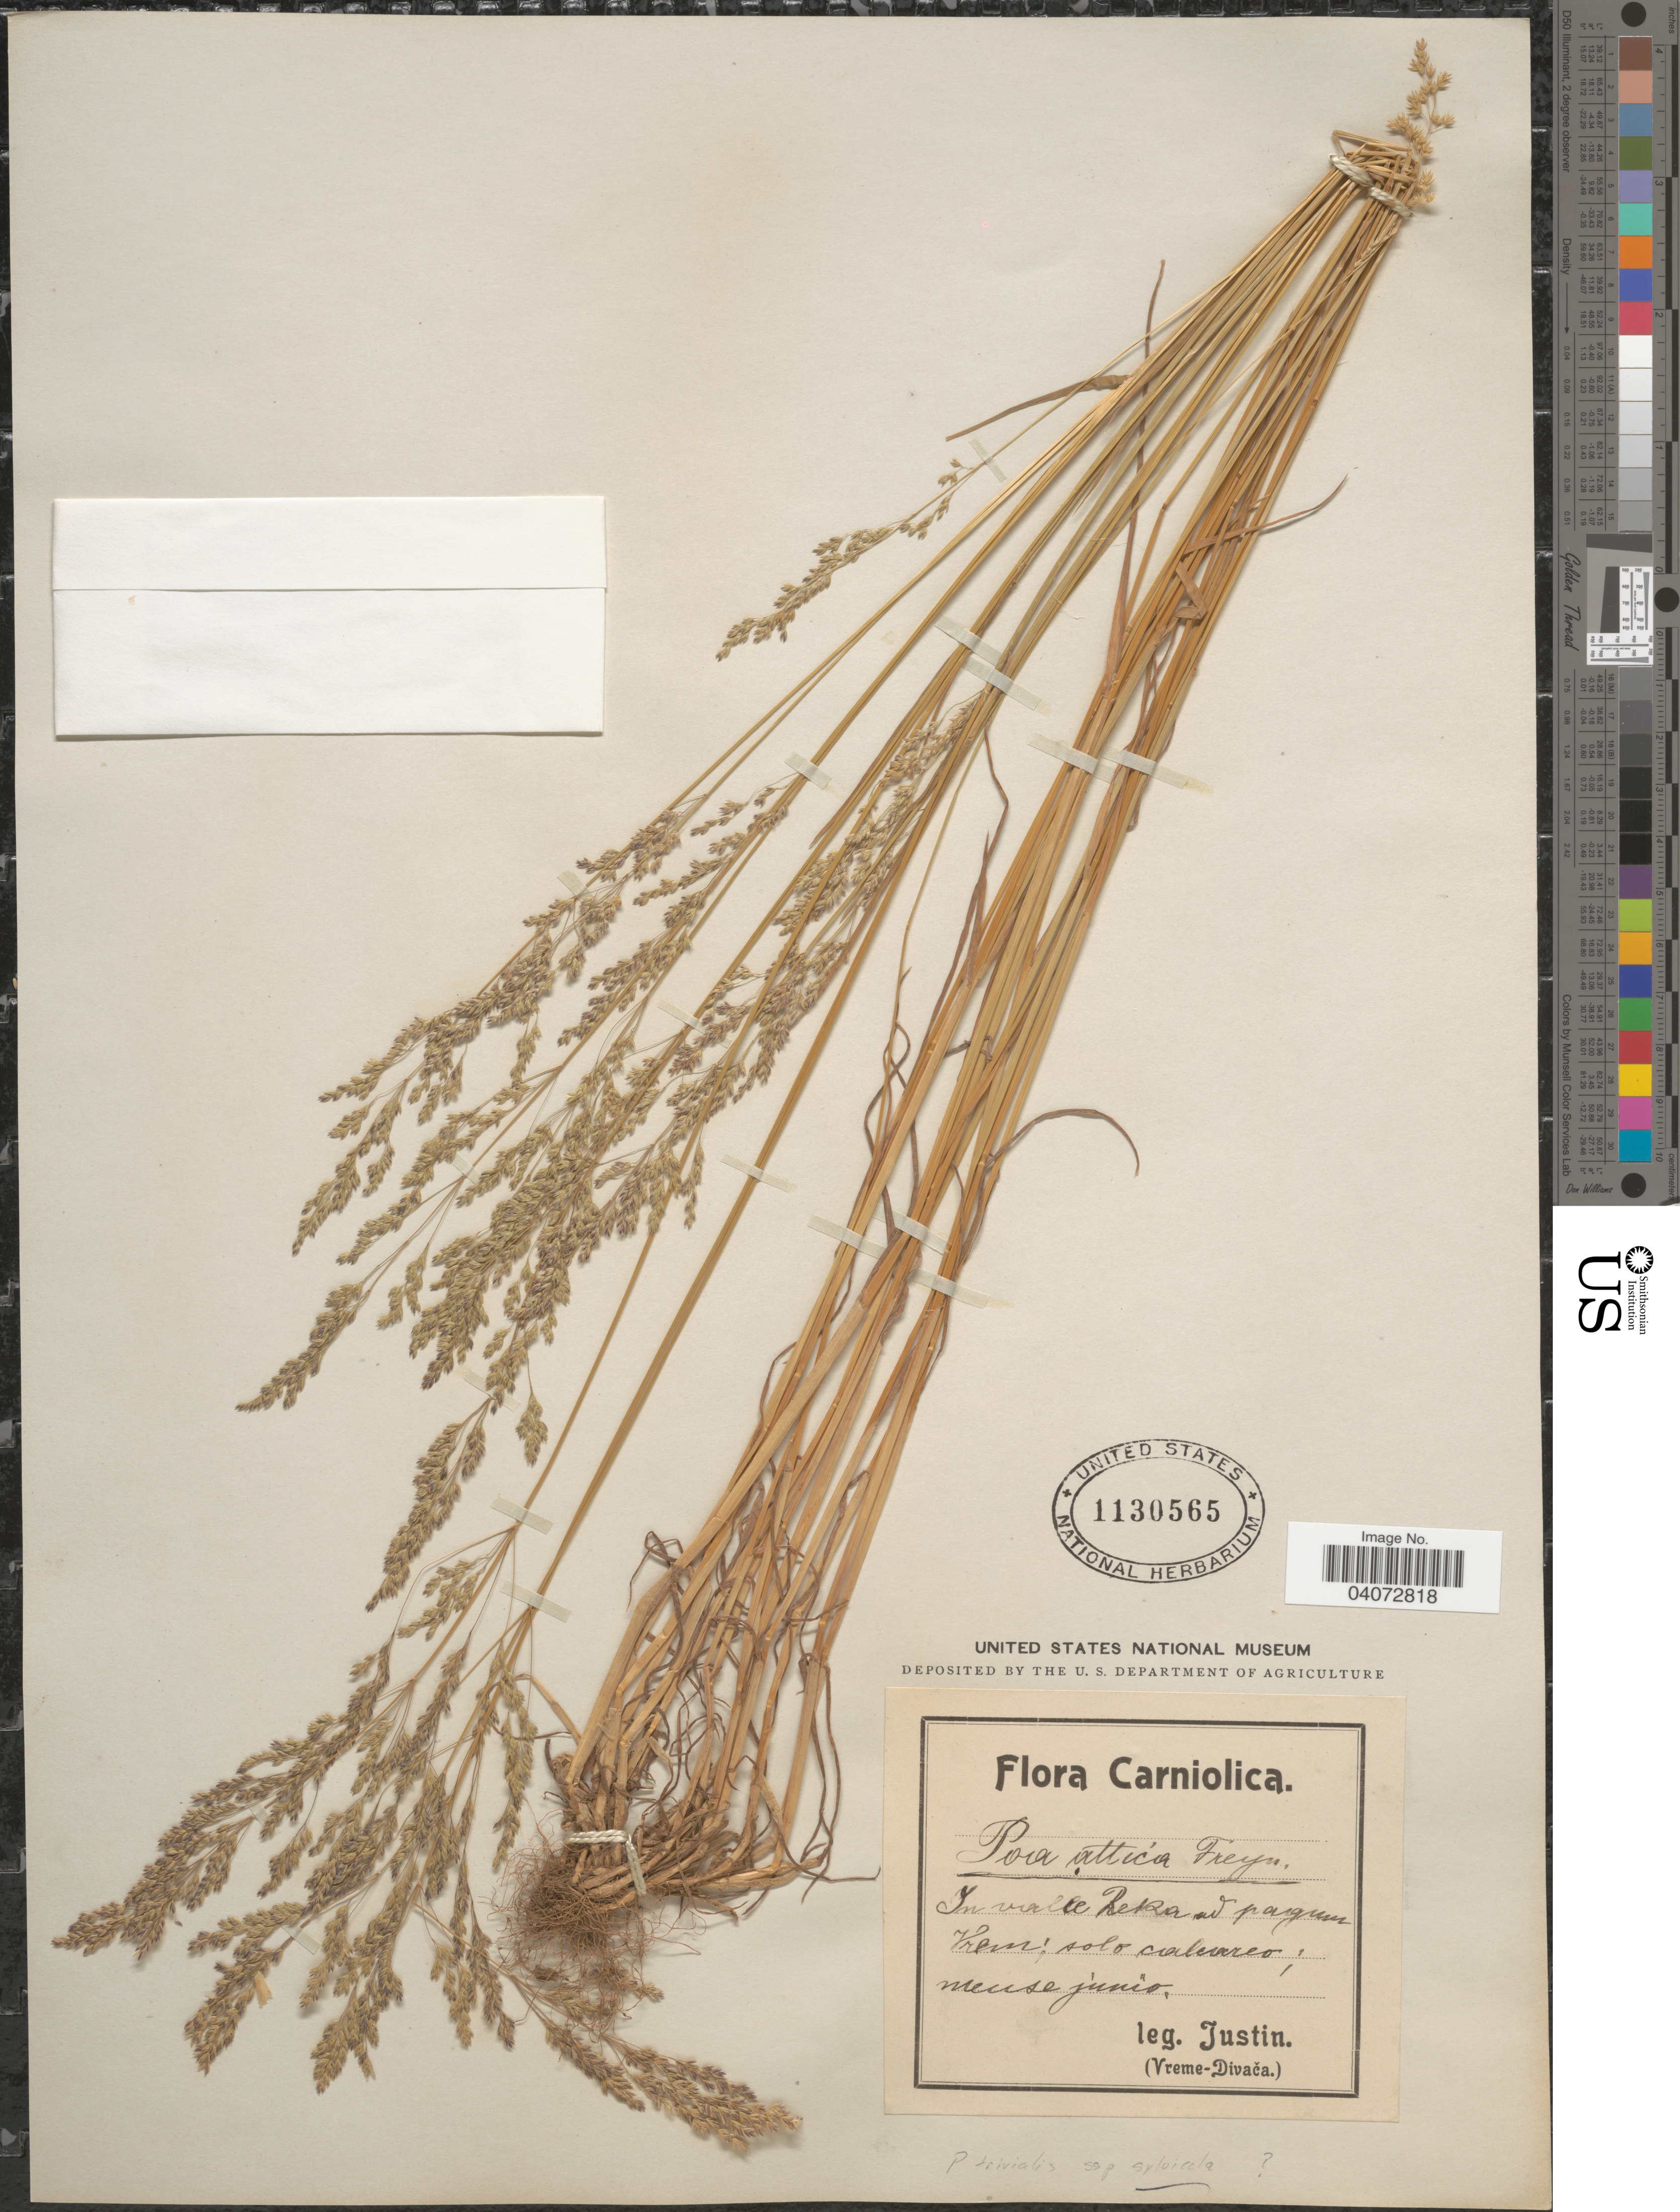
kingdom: Plantae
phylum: Tracheophyta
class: Liliopsida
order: Poales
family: Poaceae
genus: Poa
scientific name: Poa trivialis subsp. sylvicola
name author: (Gussone) H. Lindb.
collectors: Justin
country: Slovenia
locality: Carniolica. In valle Leka ad pagum Vrem.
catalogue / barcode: US 1130565